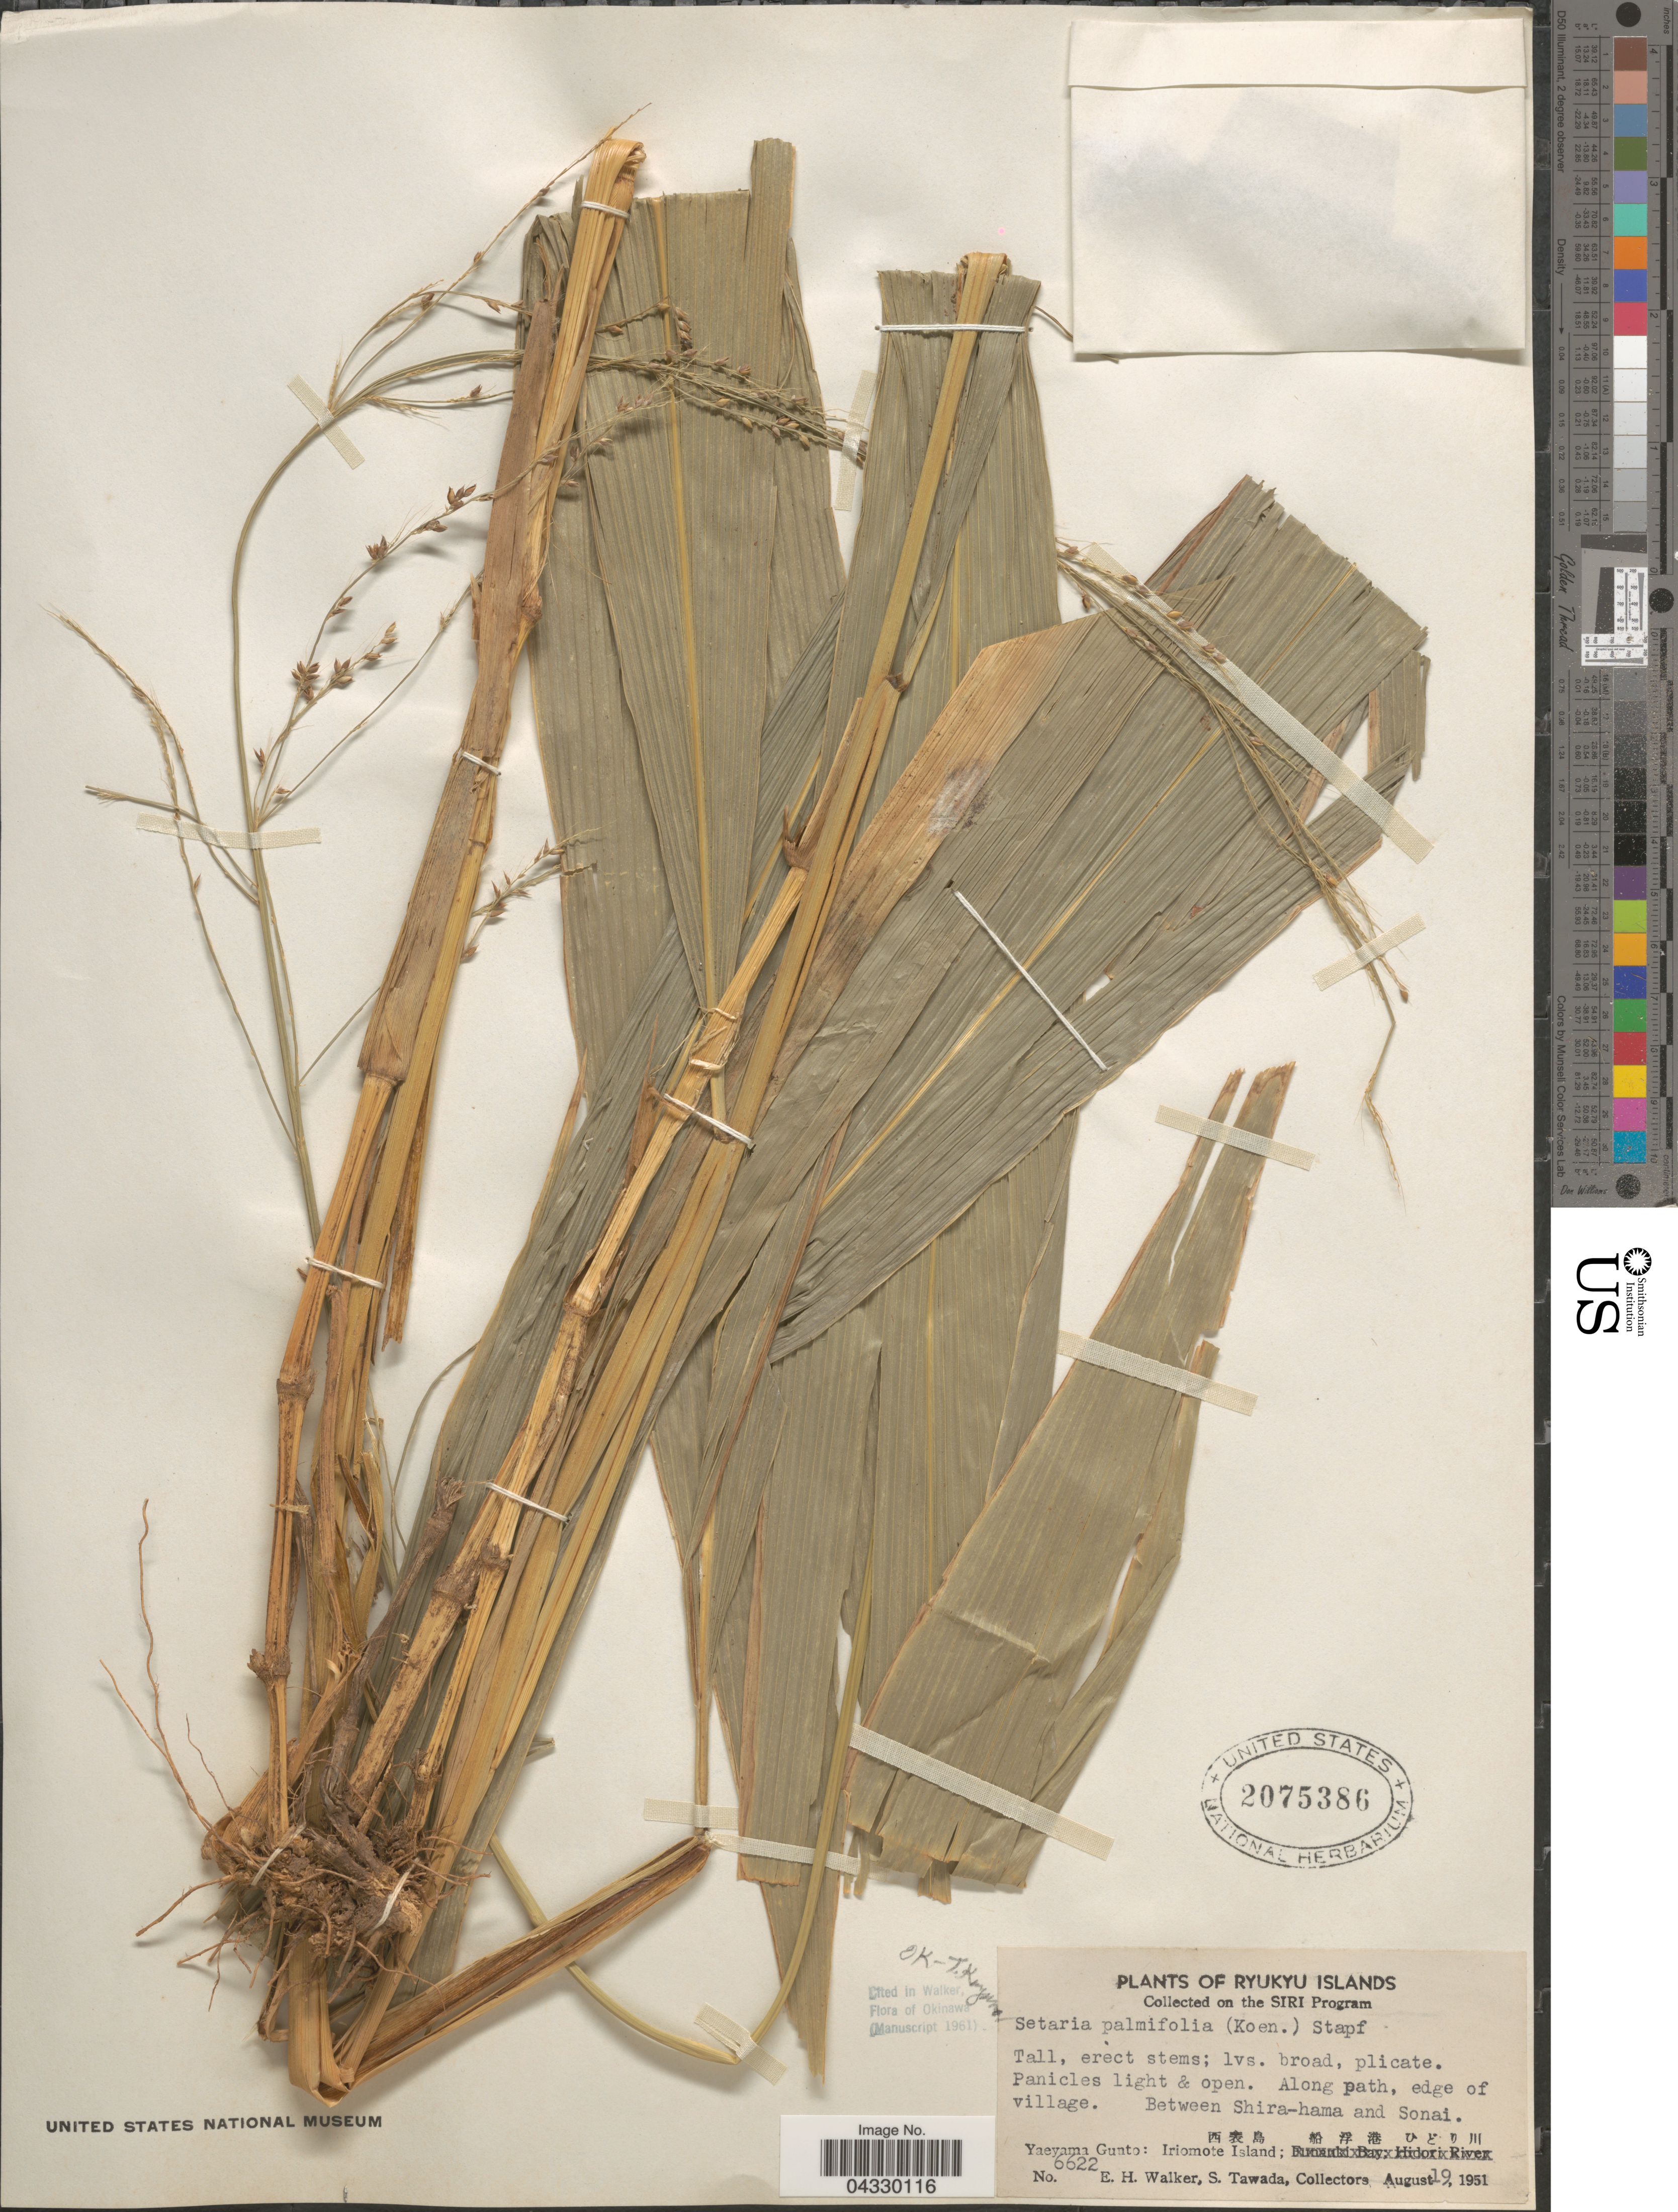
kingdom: Plantae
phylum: Tracheophyta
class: Liliopsida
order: Poales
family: Poaceae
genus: Setaria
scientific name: Setaria palmifolia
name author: (J. Koenig) Stapf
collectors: E. H. Walker & S. Tawada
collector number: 6622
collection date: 1951-08-19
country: Japan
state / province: Okinawa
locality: Ryukyu Islands. Along path, edge of village. Between Shira-hama and Sonai. Yaeyama Gunto: Iriomote Island; X.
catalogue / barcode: US 2075386